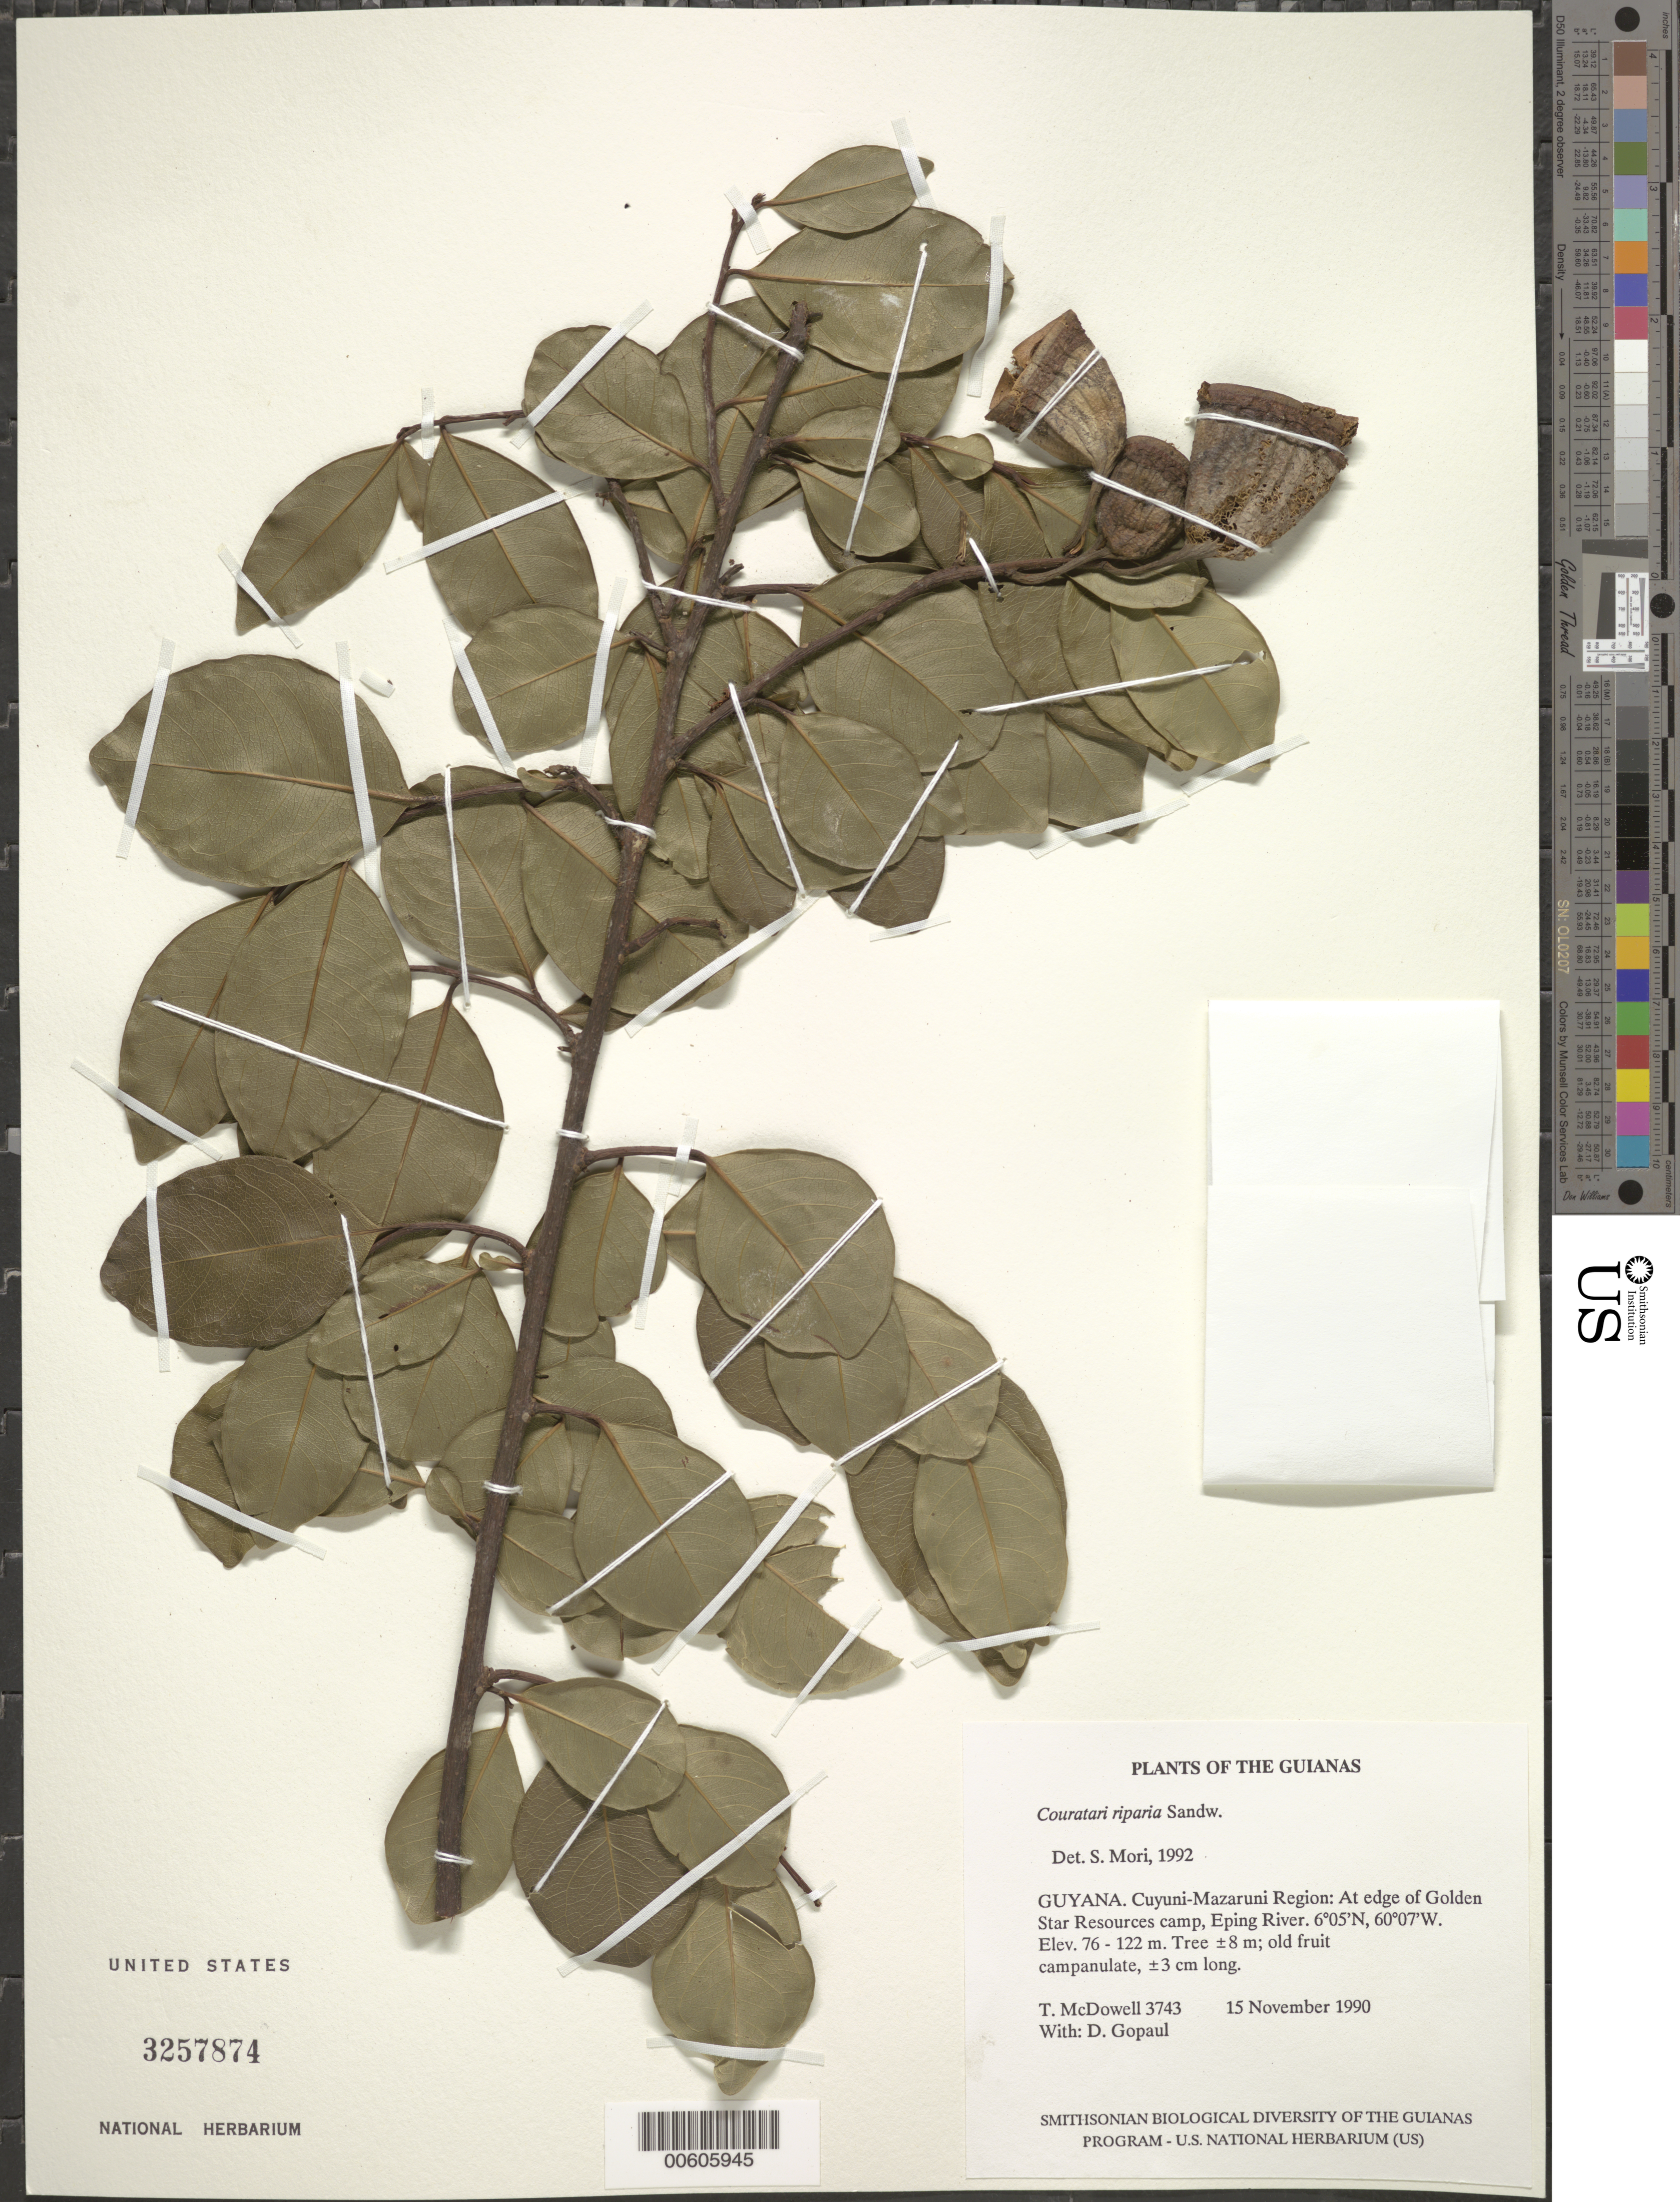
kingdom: Plantae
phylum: Tracheophyta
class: Magnoliopsida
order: Ericales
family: Lecythidaceae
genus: Couratari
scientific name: Couratari riparia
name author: Sandwith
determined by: Mori, Scott A.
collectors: T. McDowell & D. Gopaul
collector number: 3743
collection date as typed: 13 November 1990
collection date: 1990-11-13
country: Guyana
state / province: Cuyuni-Mazaruni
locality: At edge of clearing, Golden Star Resources camp, Eping River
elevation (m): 76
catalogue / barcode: US 3257874